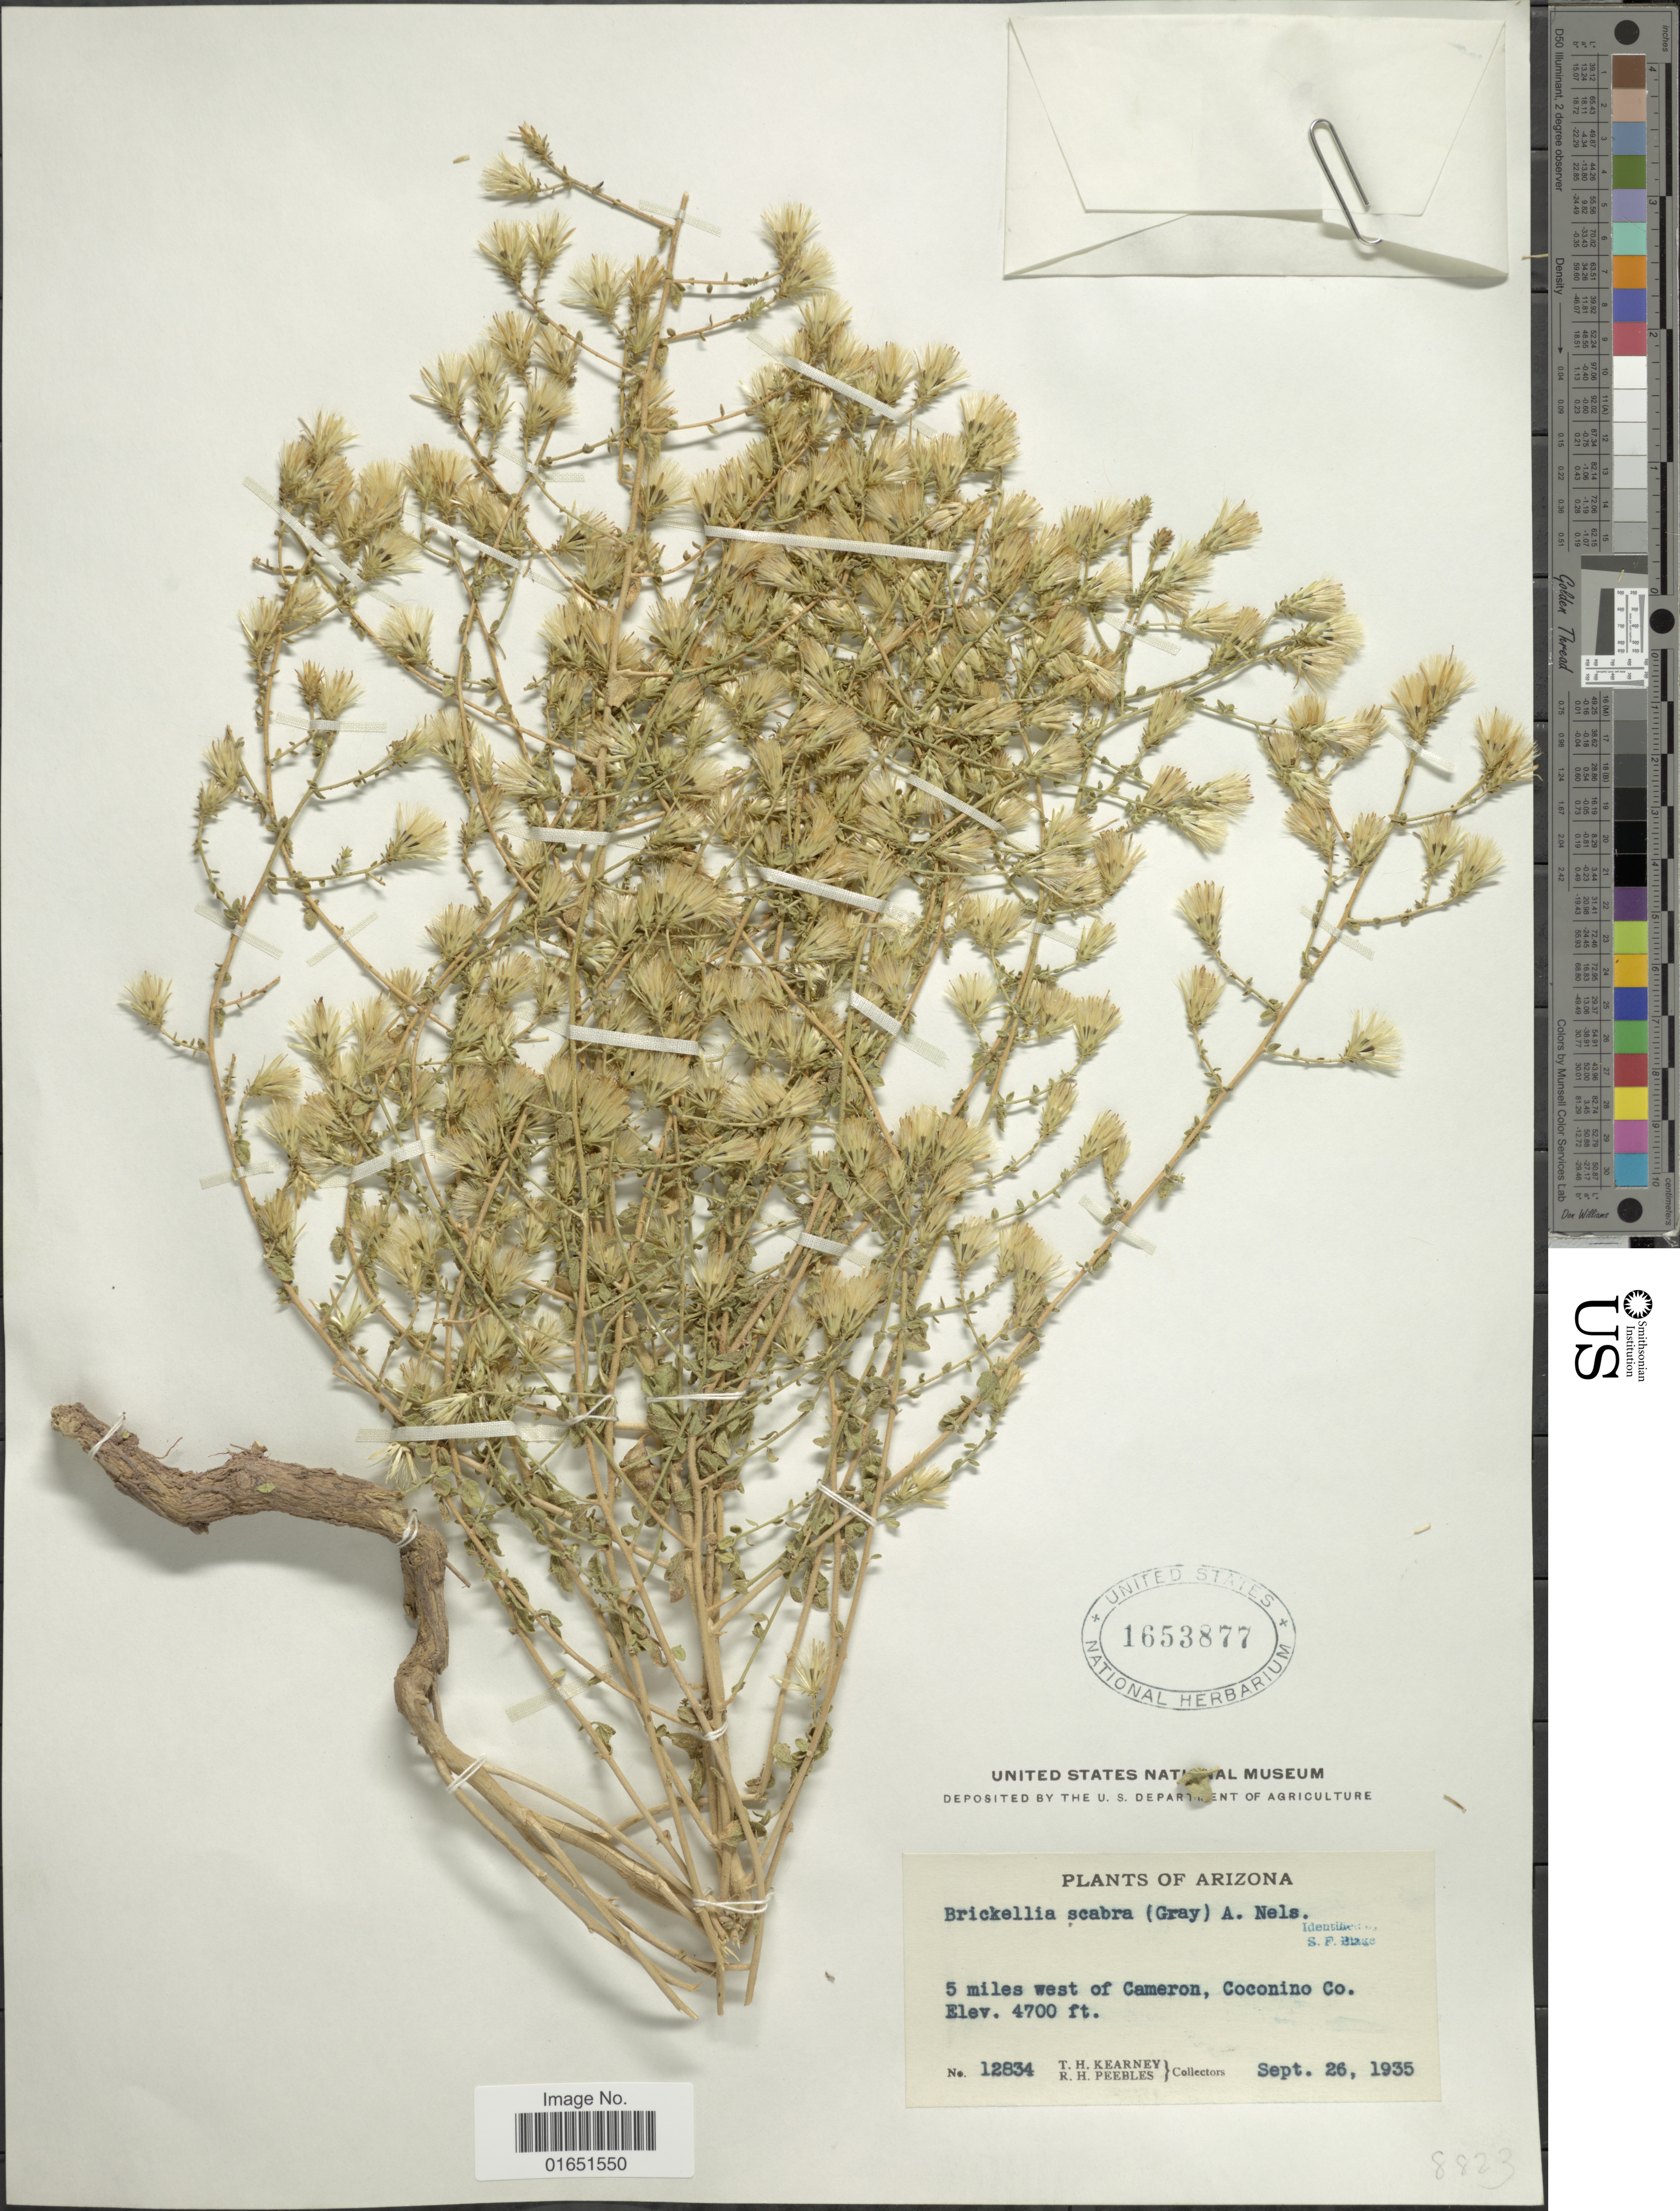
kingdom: Plantae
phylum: Tracheophyta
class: Magnoliopsida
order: Asterales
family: Asteraceae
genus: Brickellia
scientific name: Brickellia scabra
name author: (A. Gray) A. Nelson ex B.L. Rob.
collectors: T. H. Kearney & R. H. Peebles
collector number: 12834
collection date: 1935-09-26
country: United States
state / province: Arizona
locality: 5 miles west of Cameron, Coconino Co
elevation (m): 1433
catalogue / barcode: US 1653877